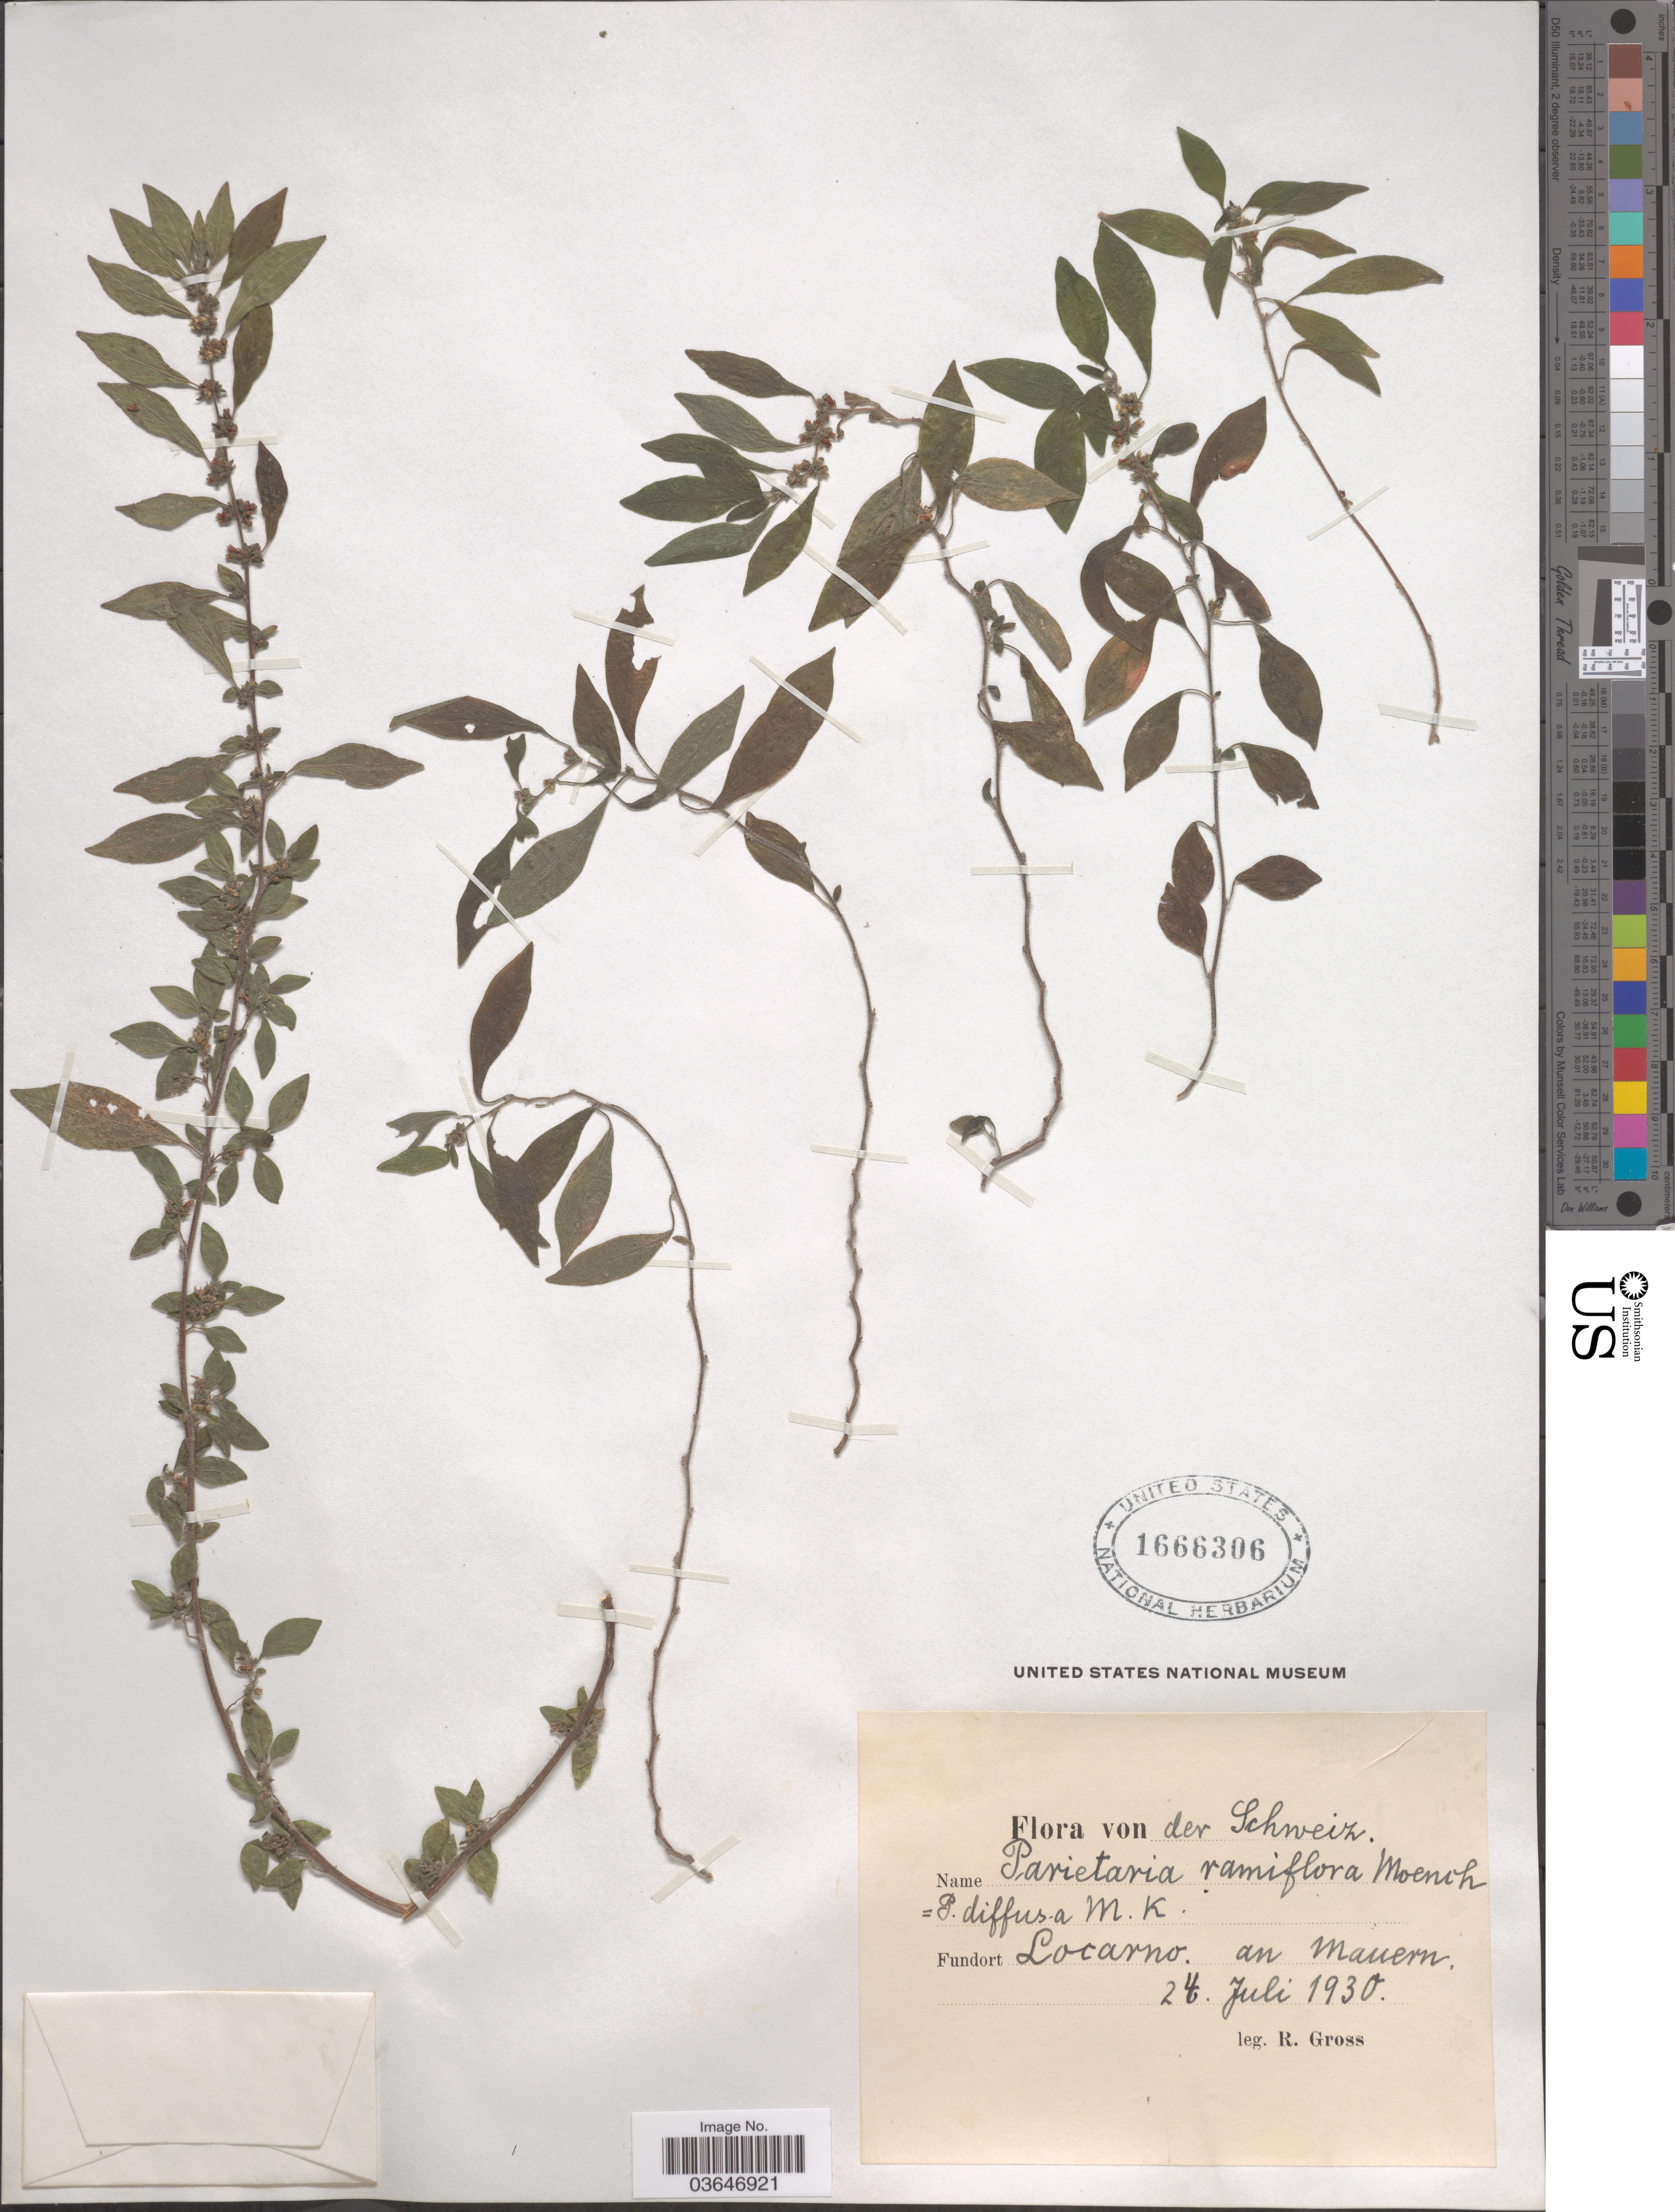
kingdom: Plantae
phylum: Tracheophyta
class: Magnoliopsida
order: Rosales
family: Urticaceae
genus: Parietaria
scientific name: Parietaria ramiflora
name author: Moench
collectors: R. Gross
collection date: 1930-07-24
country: Switzerland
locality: Schweiz. Locarno an Mauern.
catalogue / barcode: US 1666306